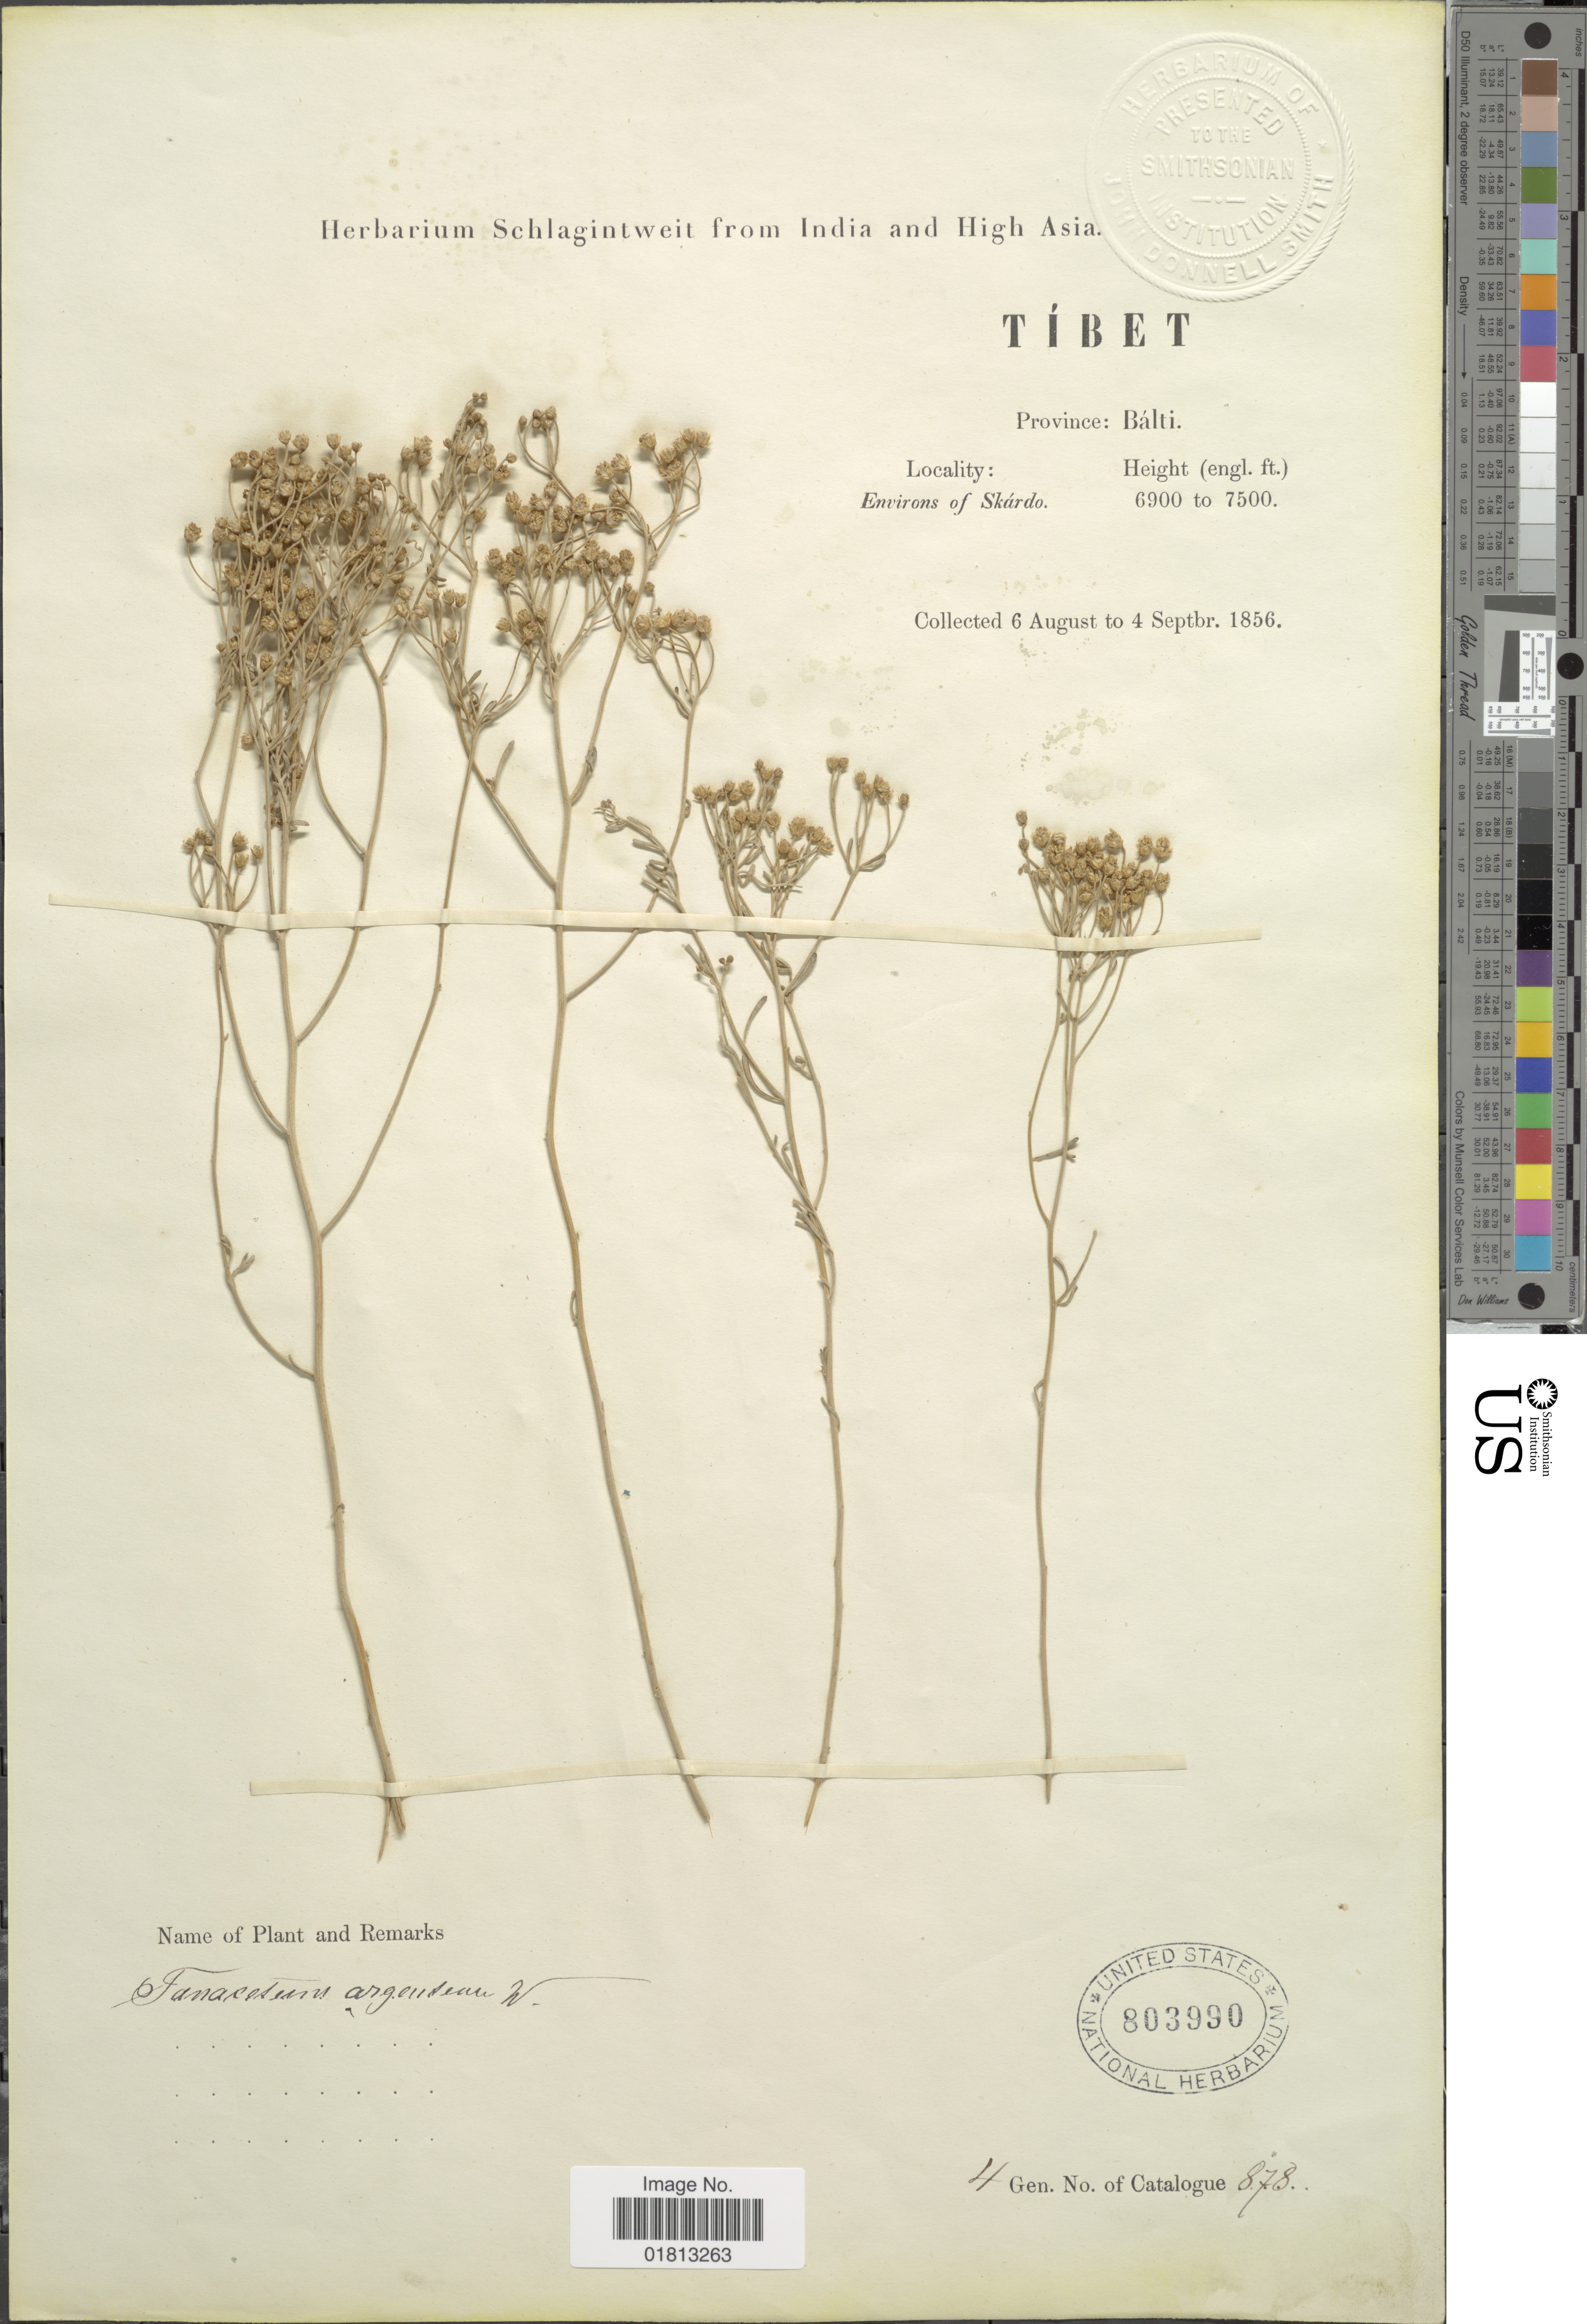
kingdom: Plantae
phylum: Tracheophyta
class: Magnoliopsida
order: Asterales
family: Asteraceae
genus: Tanacetum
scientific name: Tanacetum argenteum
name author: (Lam.) Willd.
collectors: ex herb. Schlagintweit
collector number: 878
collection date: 1856-08-06/1856-09-04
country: China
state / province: Xizang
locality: Province: Balti, Environs of Skardo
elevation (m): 2103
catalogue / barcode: US 803990